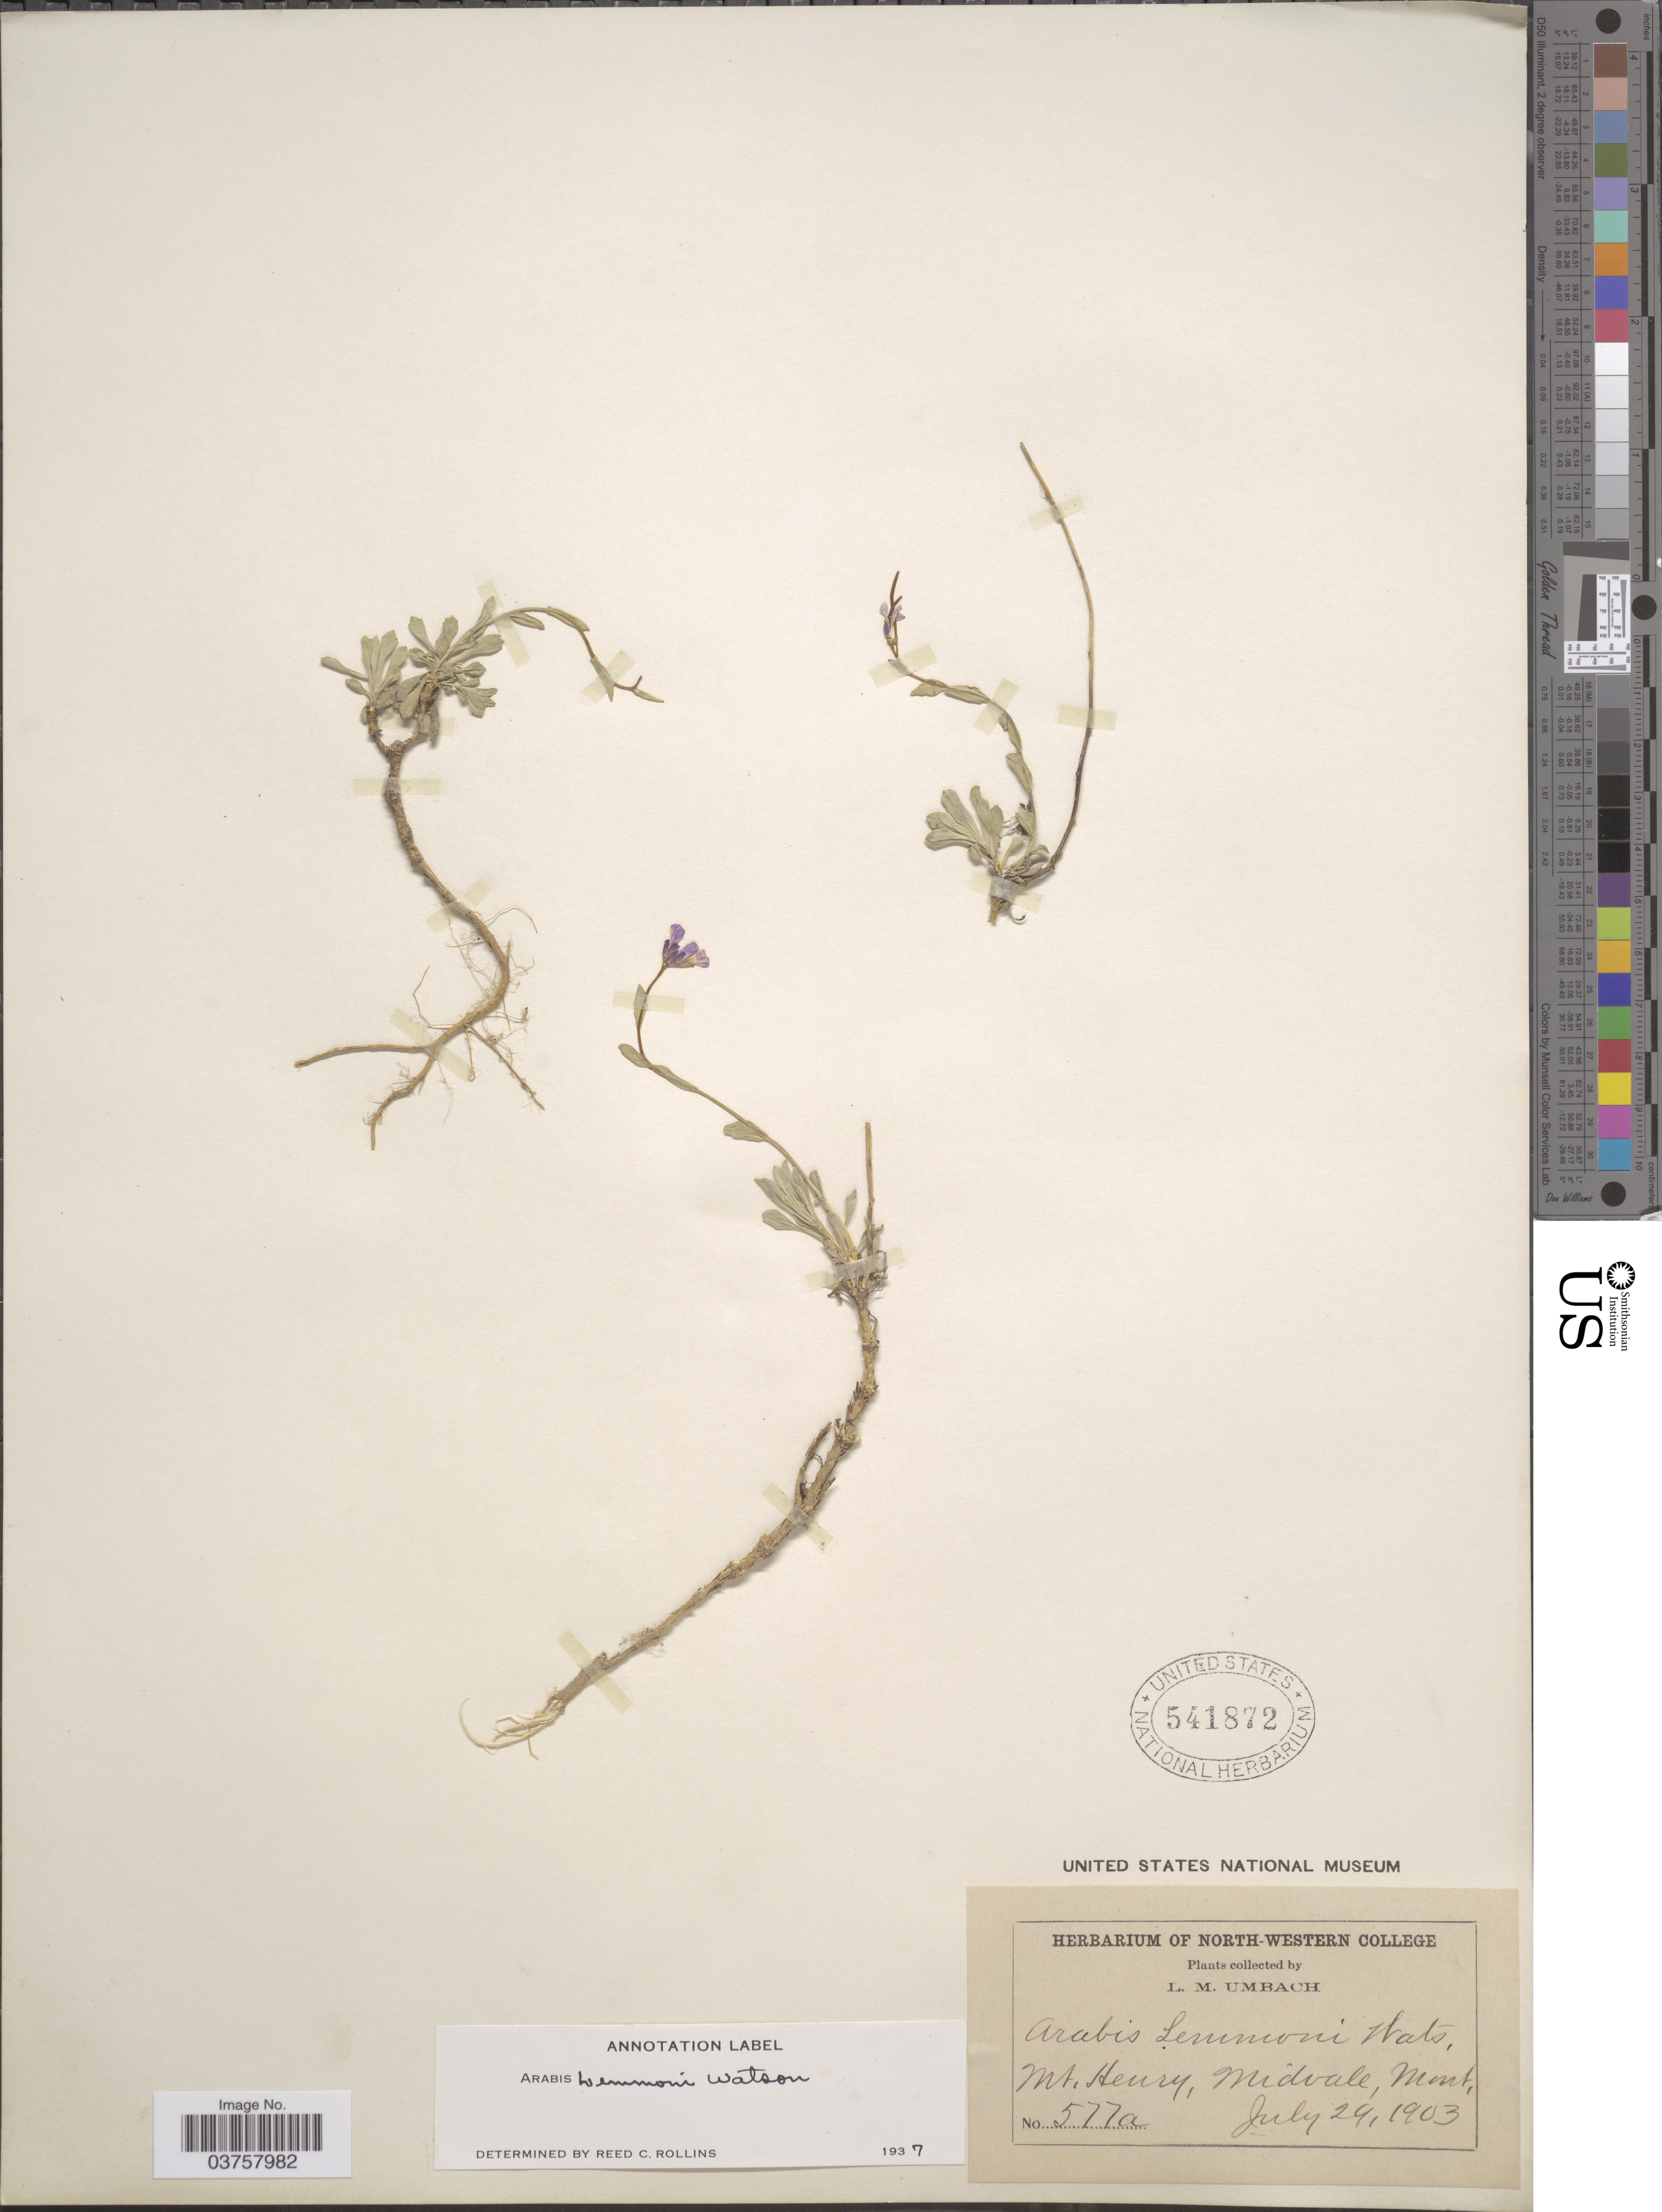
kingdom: Plantae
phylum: Tracheophyta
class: Magnoliopsida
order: Brassicales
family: Brassicaceae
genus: Arabis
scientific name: Arabis lemmonii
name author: S. Watson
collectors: L. M. Umbach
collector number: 577a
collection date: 1903-07-29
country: United States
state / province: Montana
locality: Mt. Henry, Midvale, Mont.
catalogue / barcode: US 541872